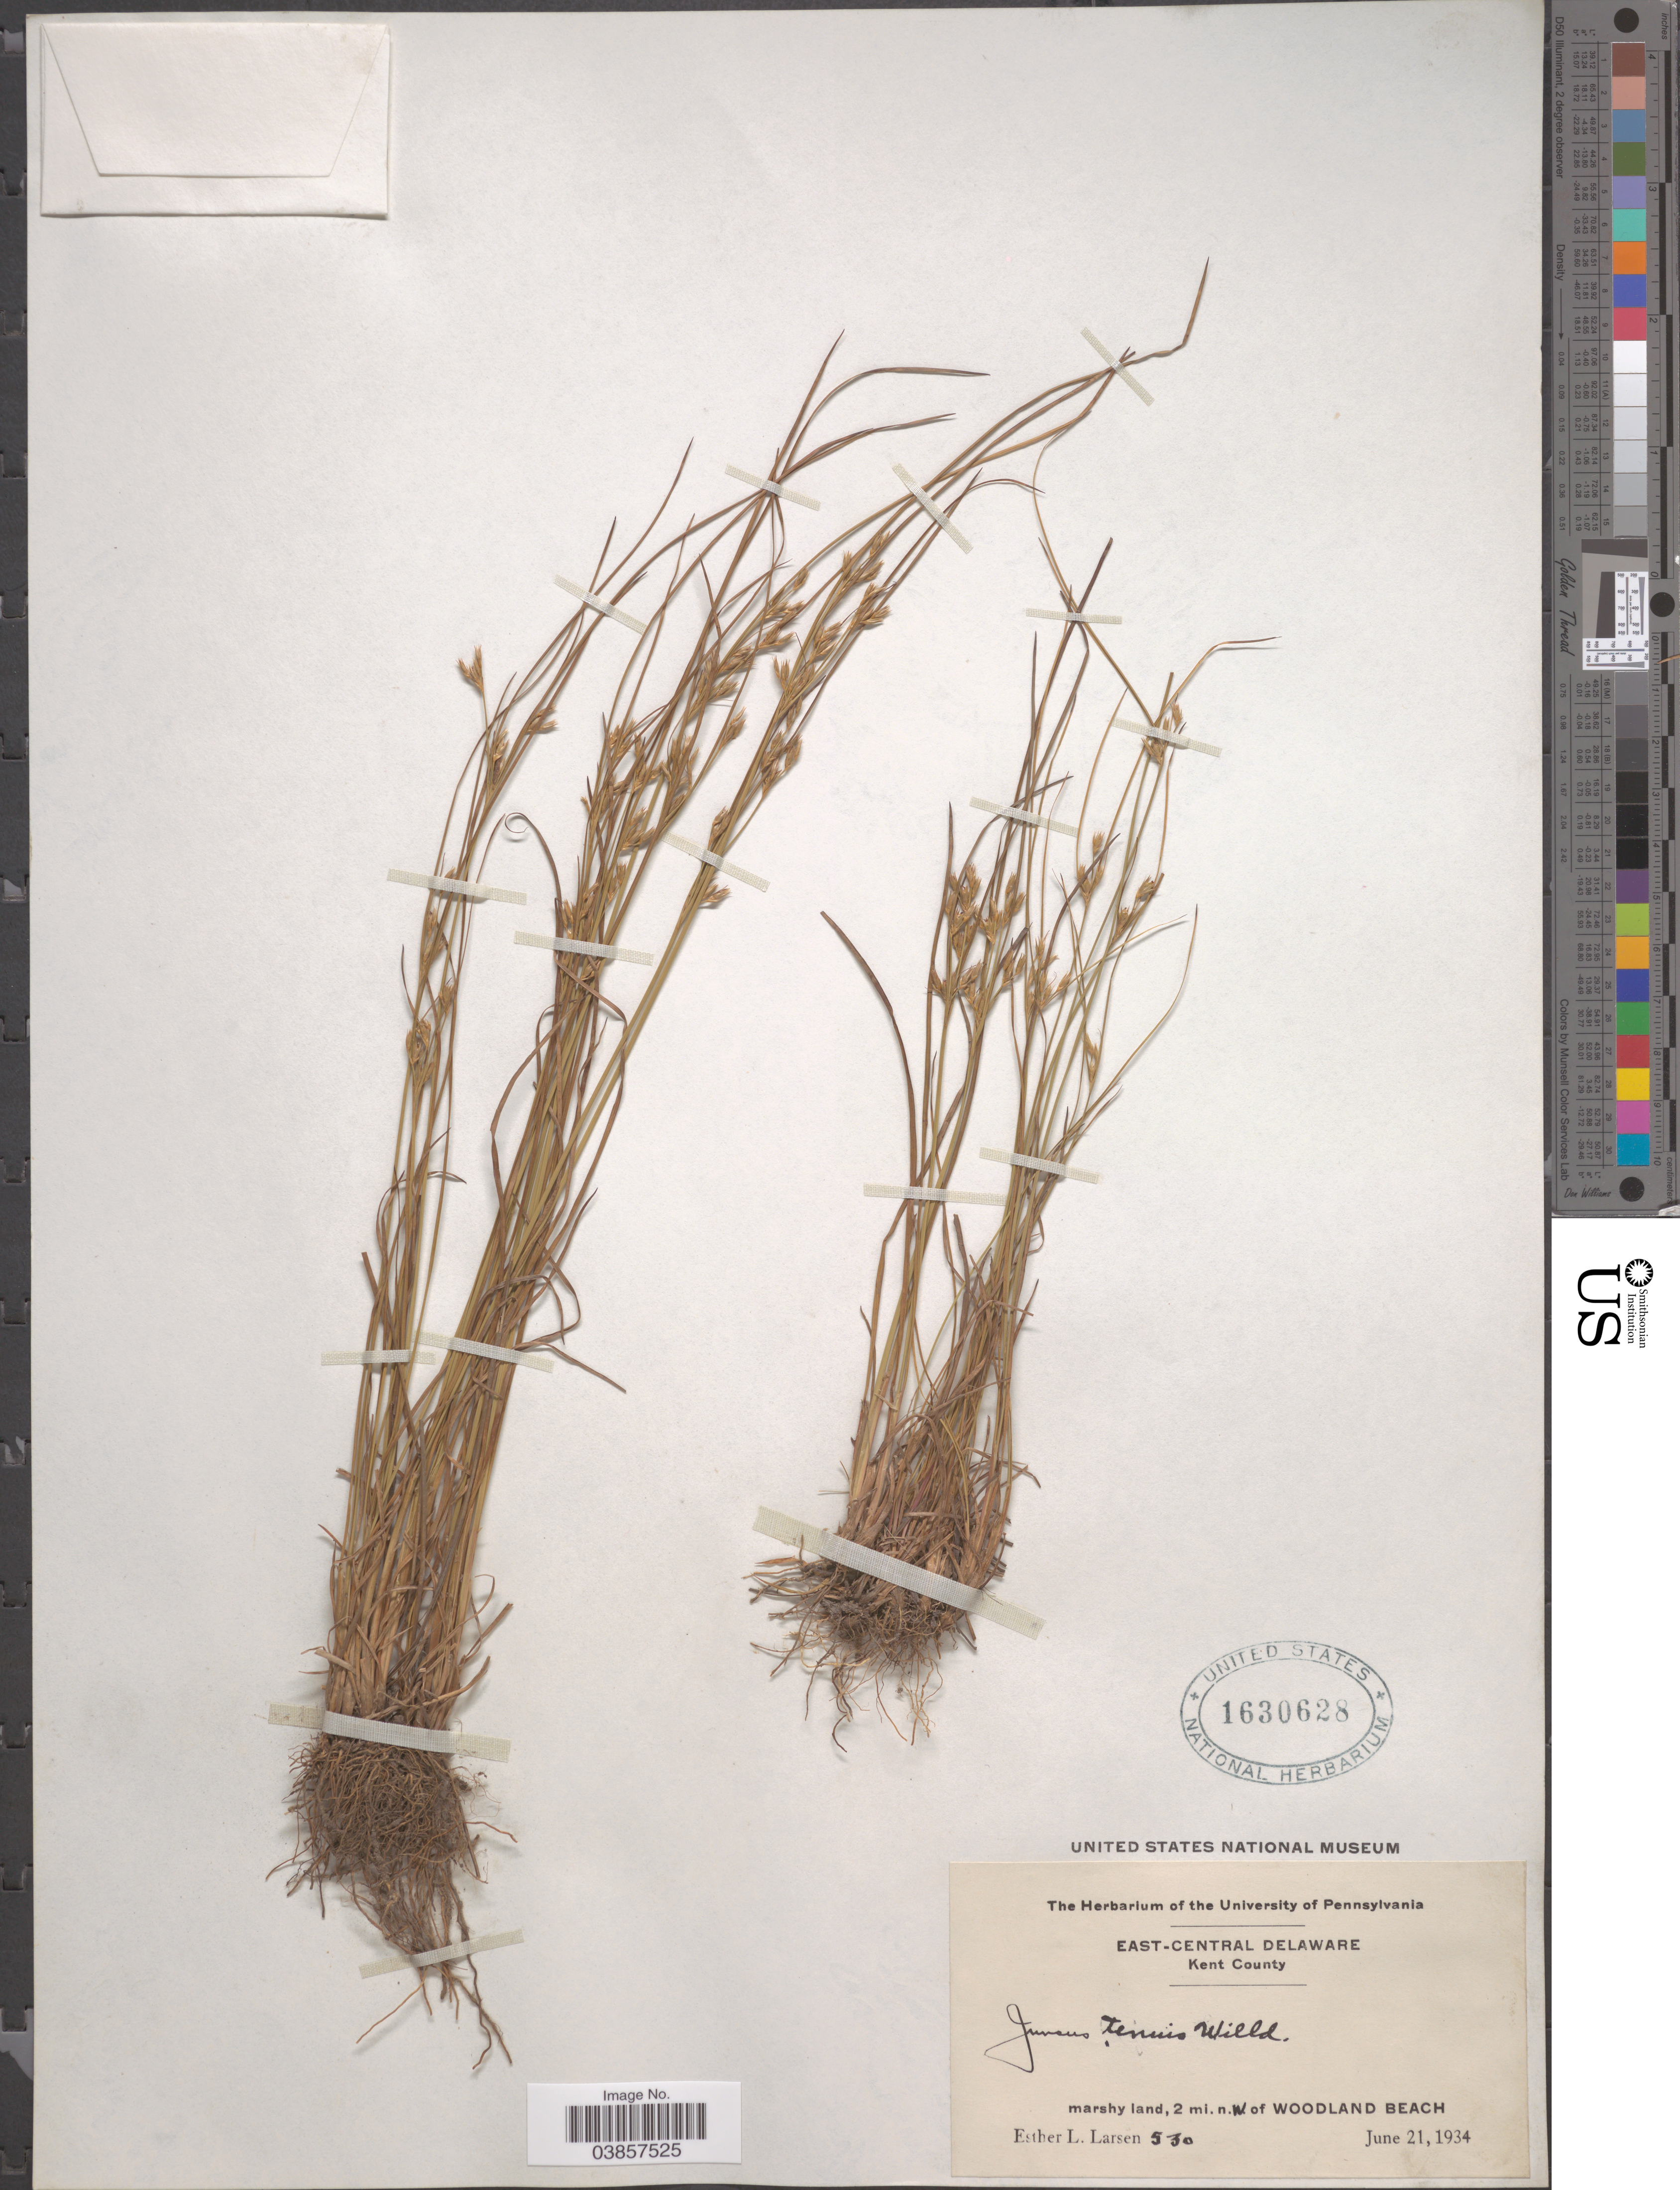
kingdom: Plantae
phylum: Tracheophyta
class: Liliopsida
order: Poales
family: Juncaceae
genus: Juncus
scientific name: Juncus tenuis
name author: Willd.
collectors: E. Larsen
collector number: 530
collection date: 1934-06-21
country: United States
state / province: Delaware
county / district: Kent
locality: East-Central Delaware. Kent County. 2 mi. n.w. of Woodland Beach.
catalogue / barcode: US 1630628